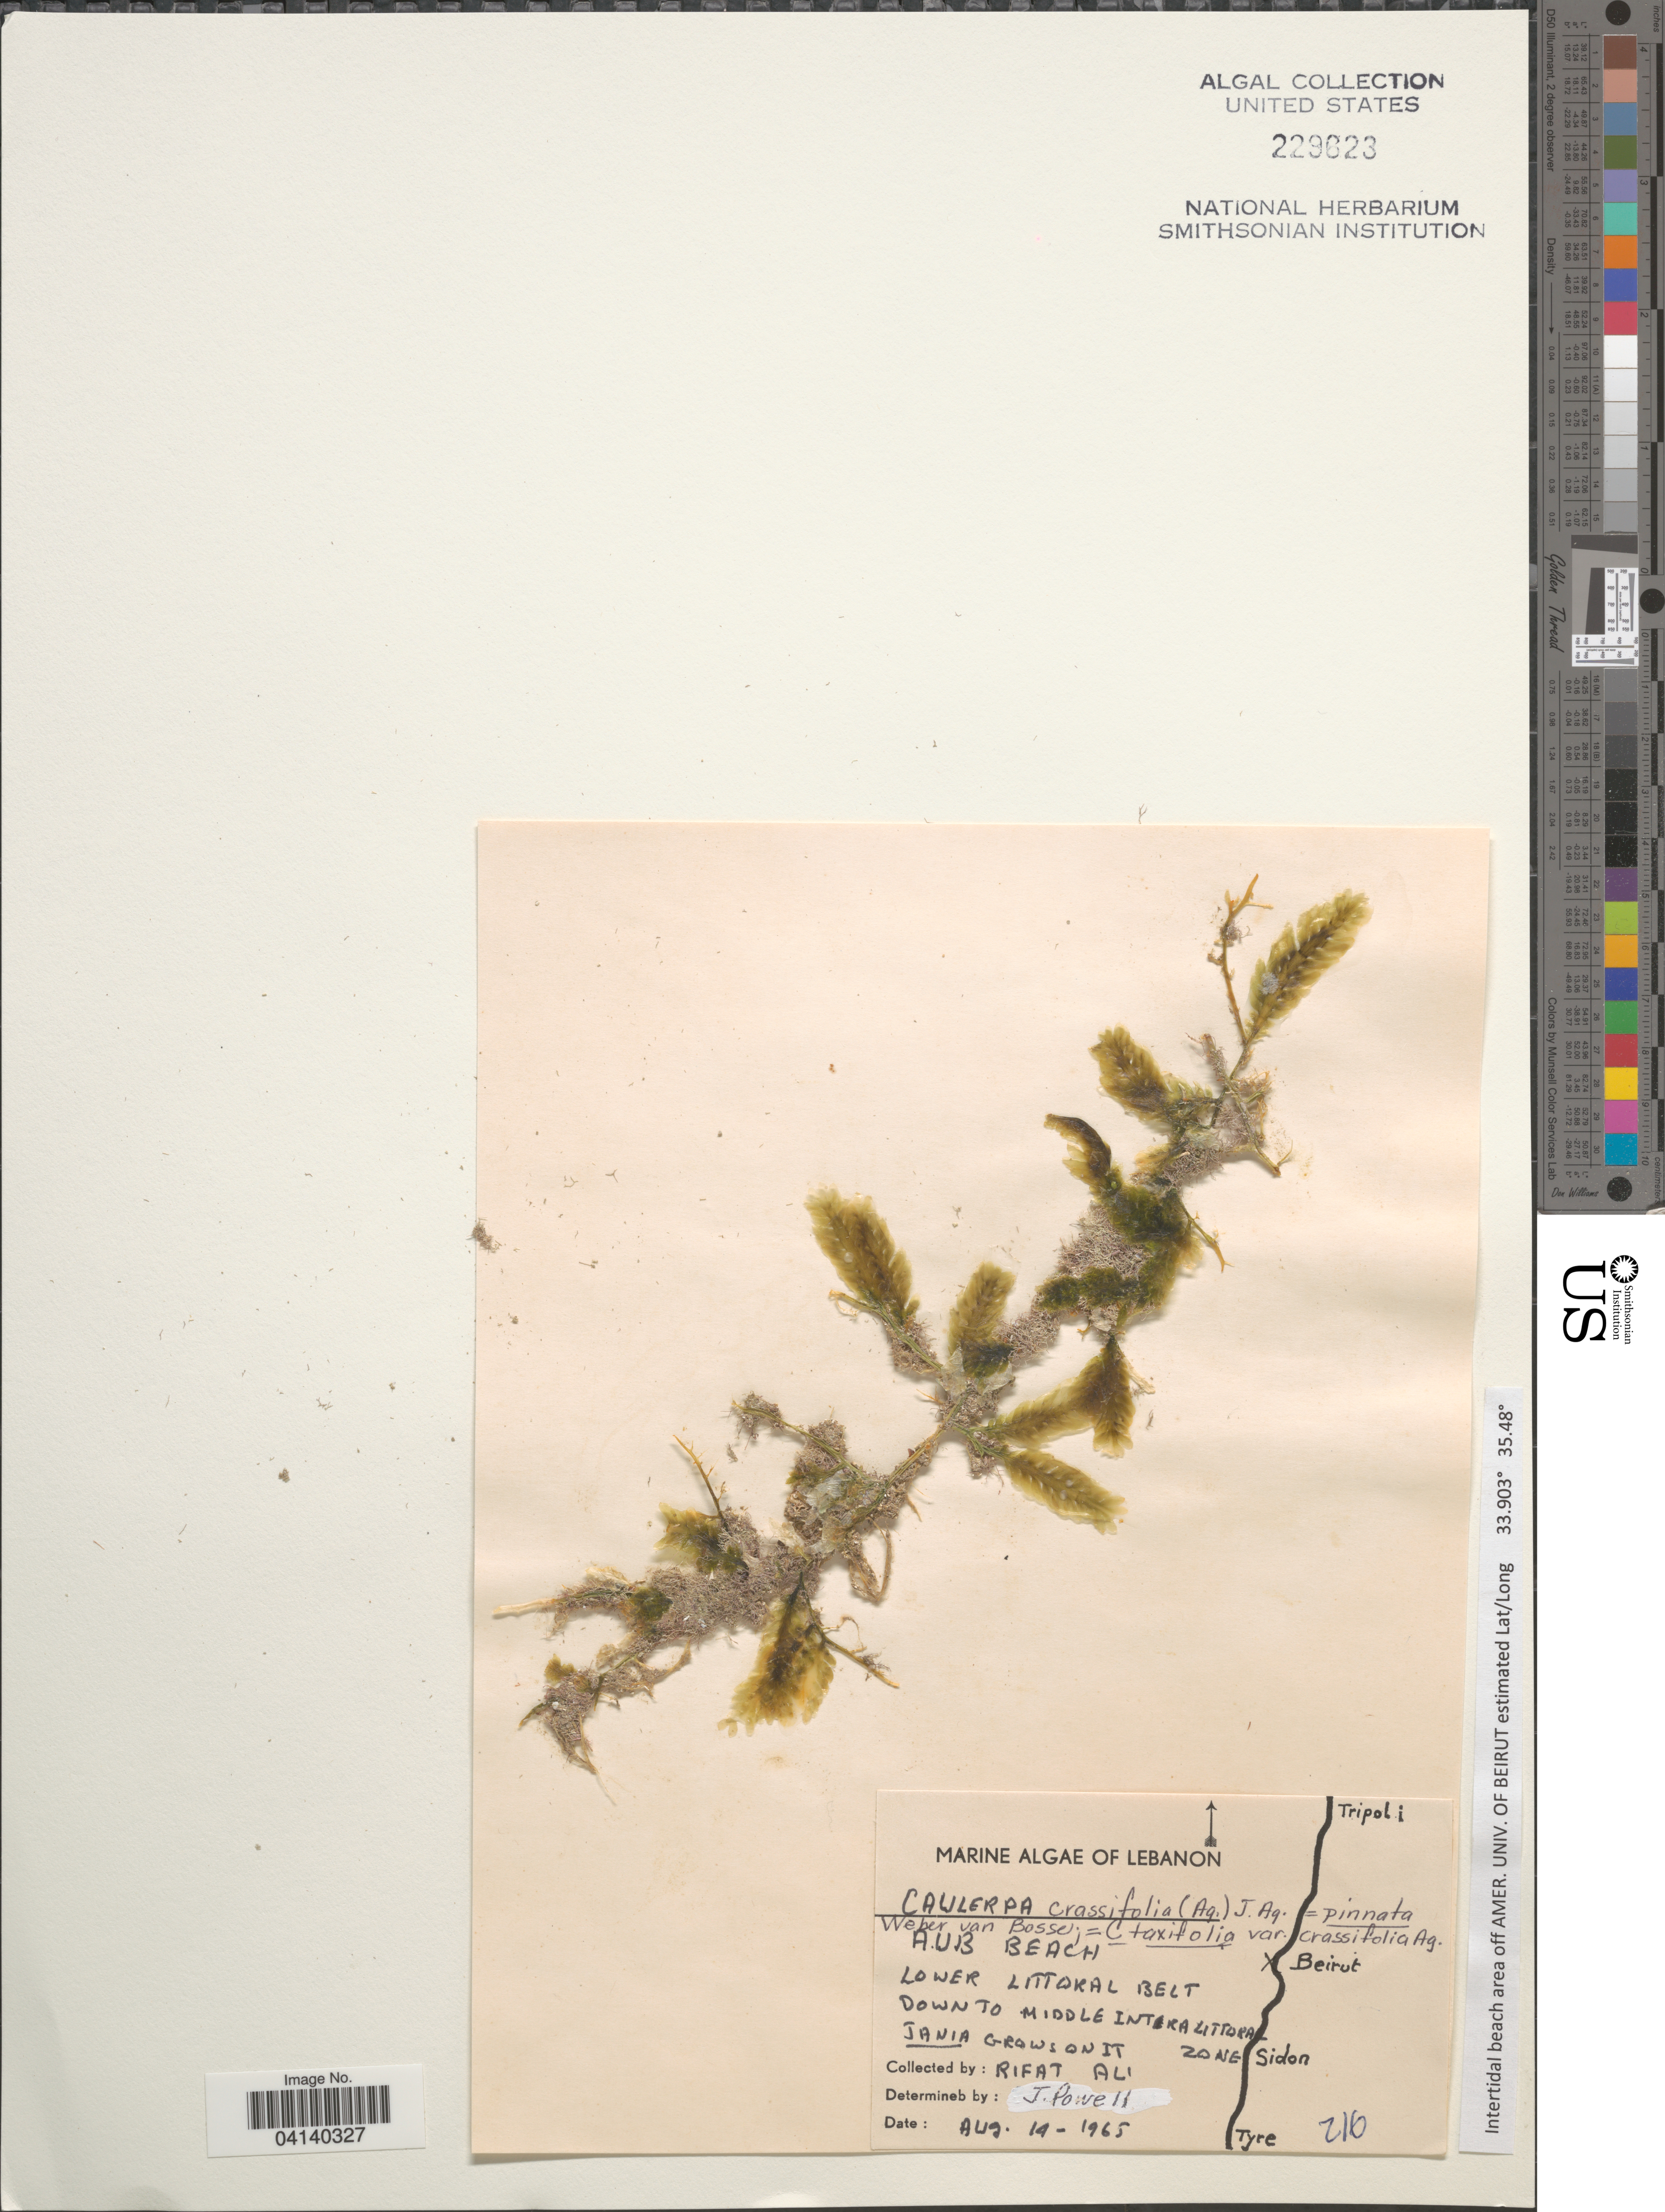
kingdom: Plantae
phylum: Chlorophyta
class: Ulvophyceae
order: Ulvales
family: Ulvaceae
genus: Ulva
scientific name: Ulva linza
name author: L.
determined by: Algae name updating Project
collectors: R. Ali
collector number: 216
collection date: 1965-08-14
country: Lebanon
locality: AUB Beach. Lower Littoral Belt. Off Amer. Univ. of Beirut.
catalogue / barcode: US 229623